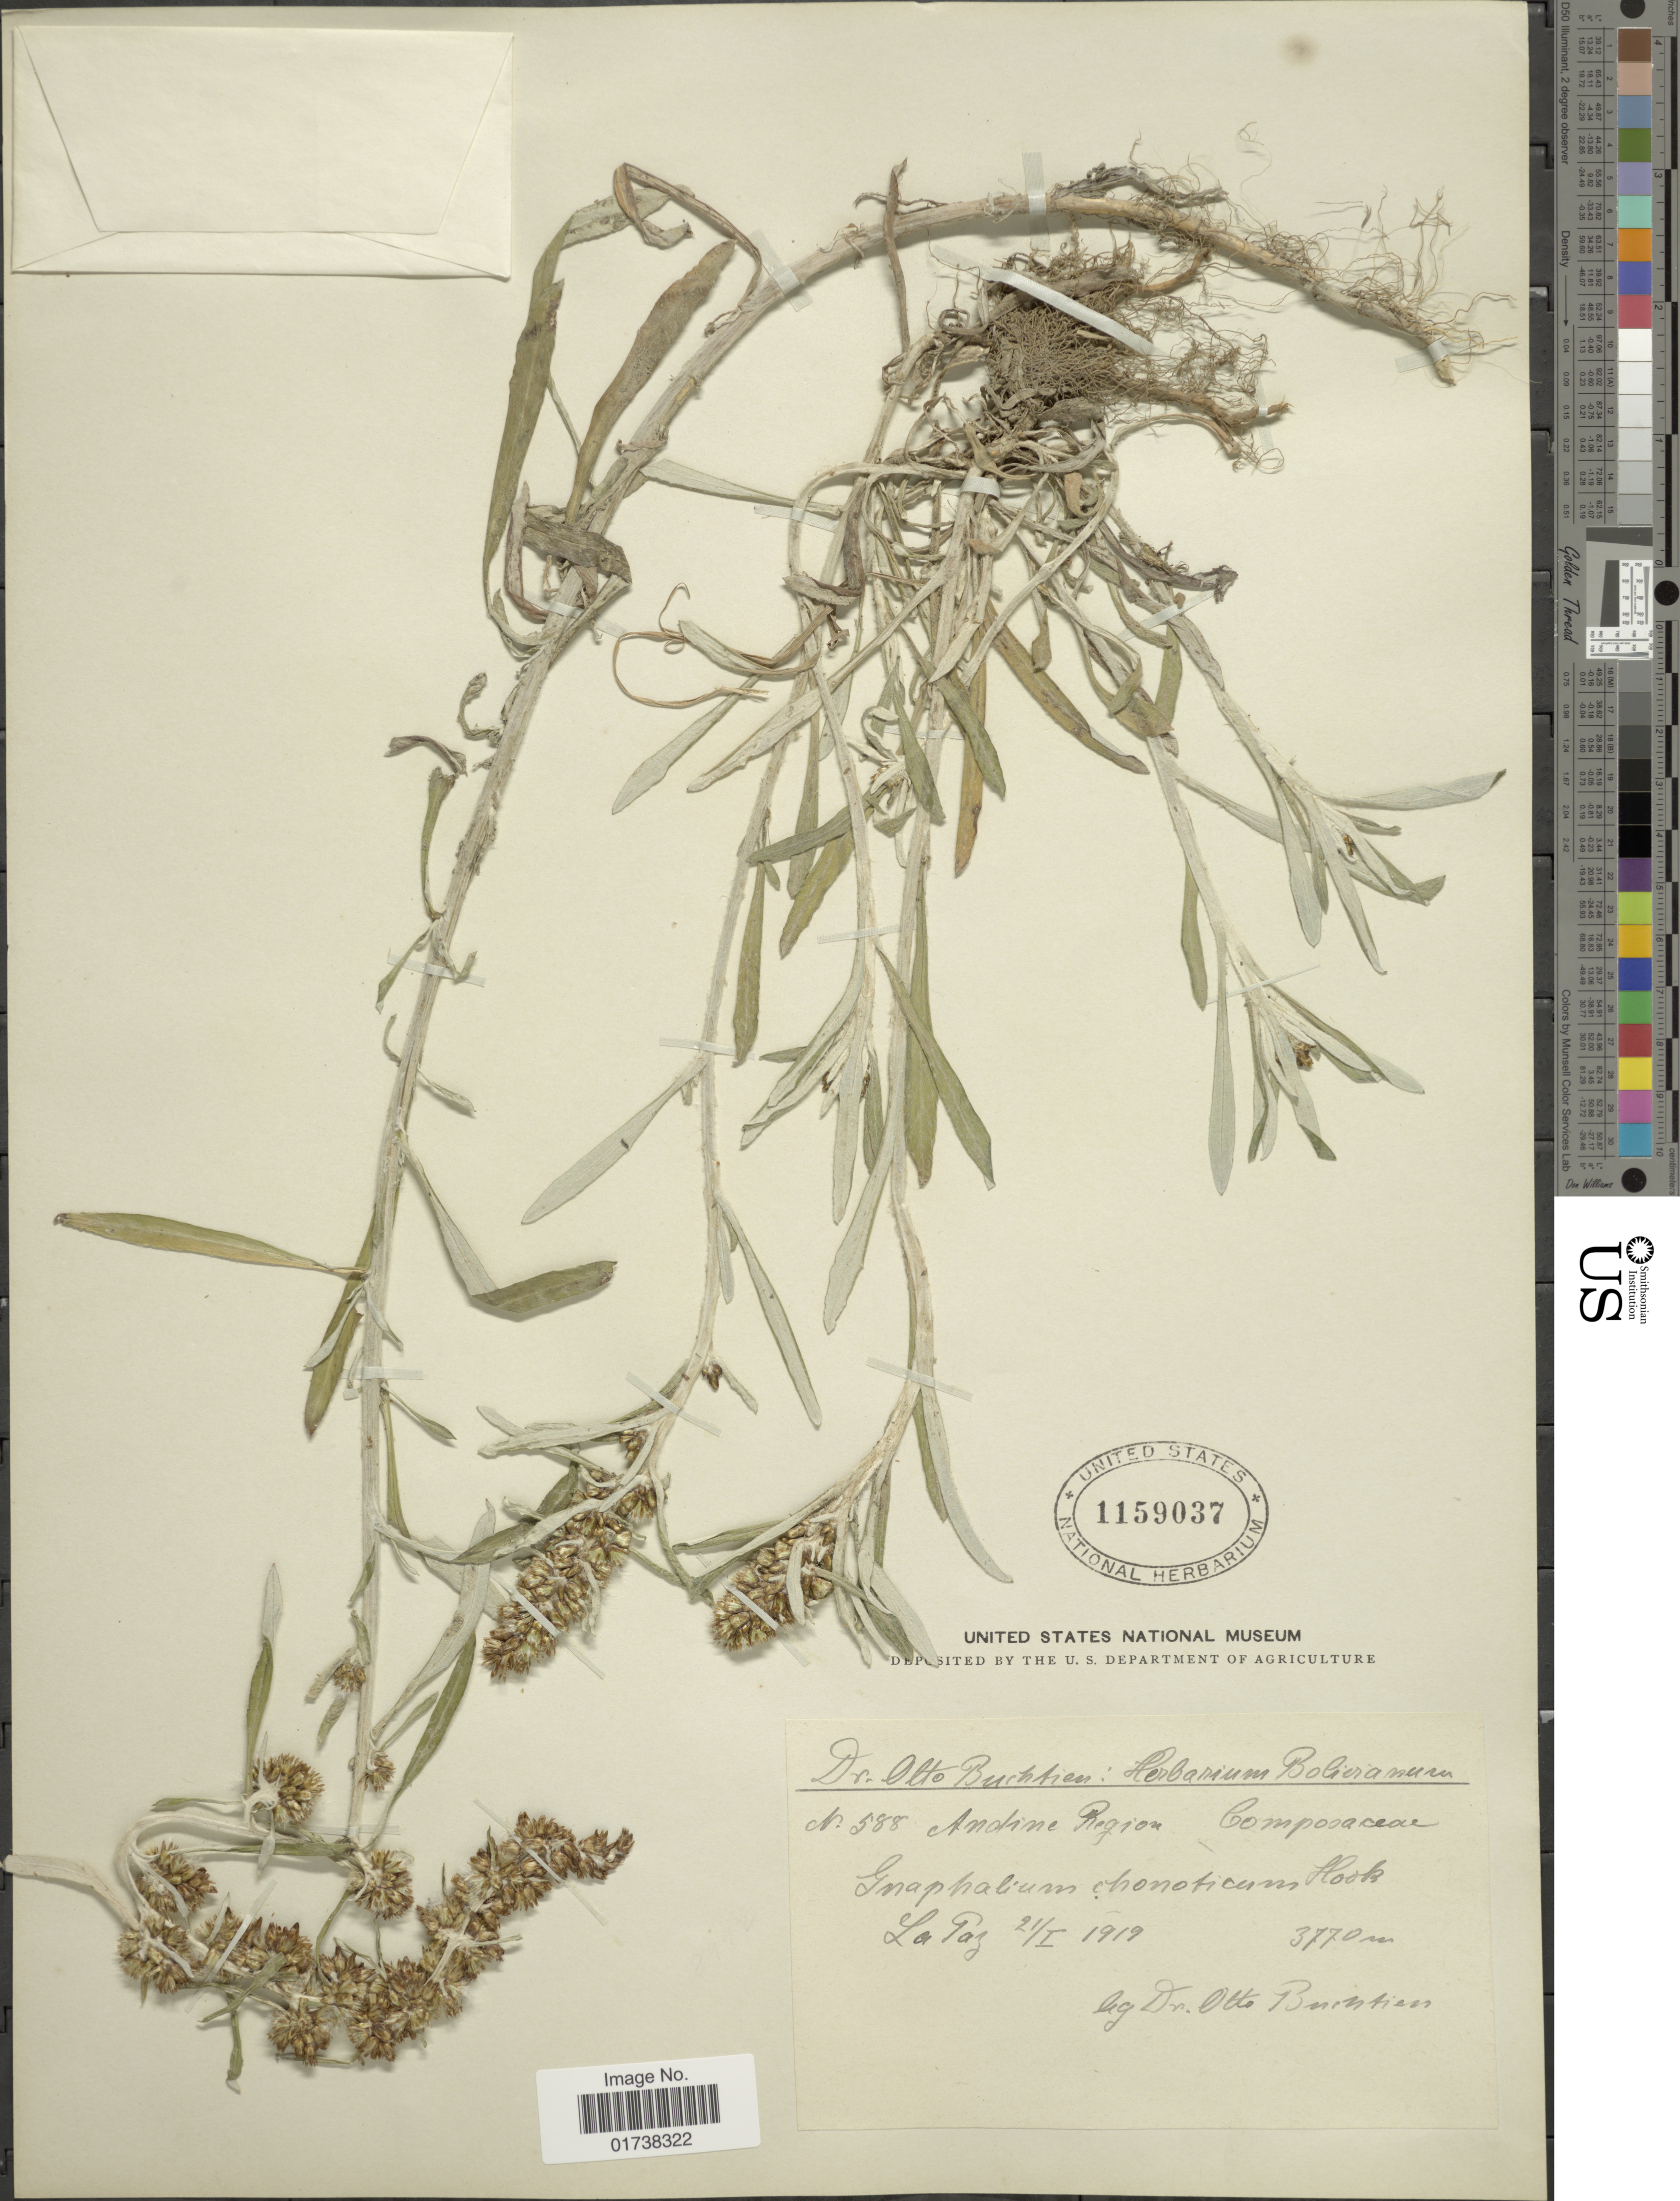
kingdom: Plantae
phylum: Tracheophyta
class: Magnoliopsida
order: Asterales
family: Asteraceae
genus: Gamochaeta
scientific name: Gamochaeta chonoticum Hook. sp. nov. ined.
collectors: O. Buchtien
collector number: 588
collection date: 1919-01-21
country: Bolivia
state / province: La Paz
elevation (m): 3770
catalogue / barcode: US 1159037